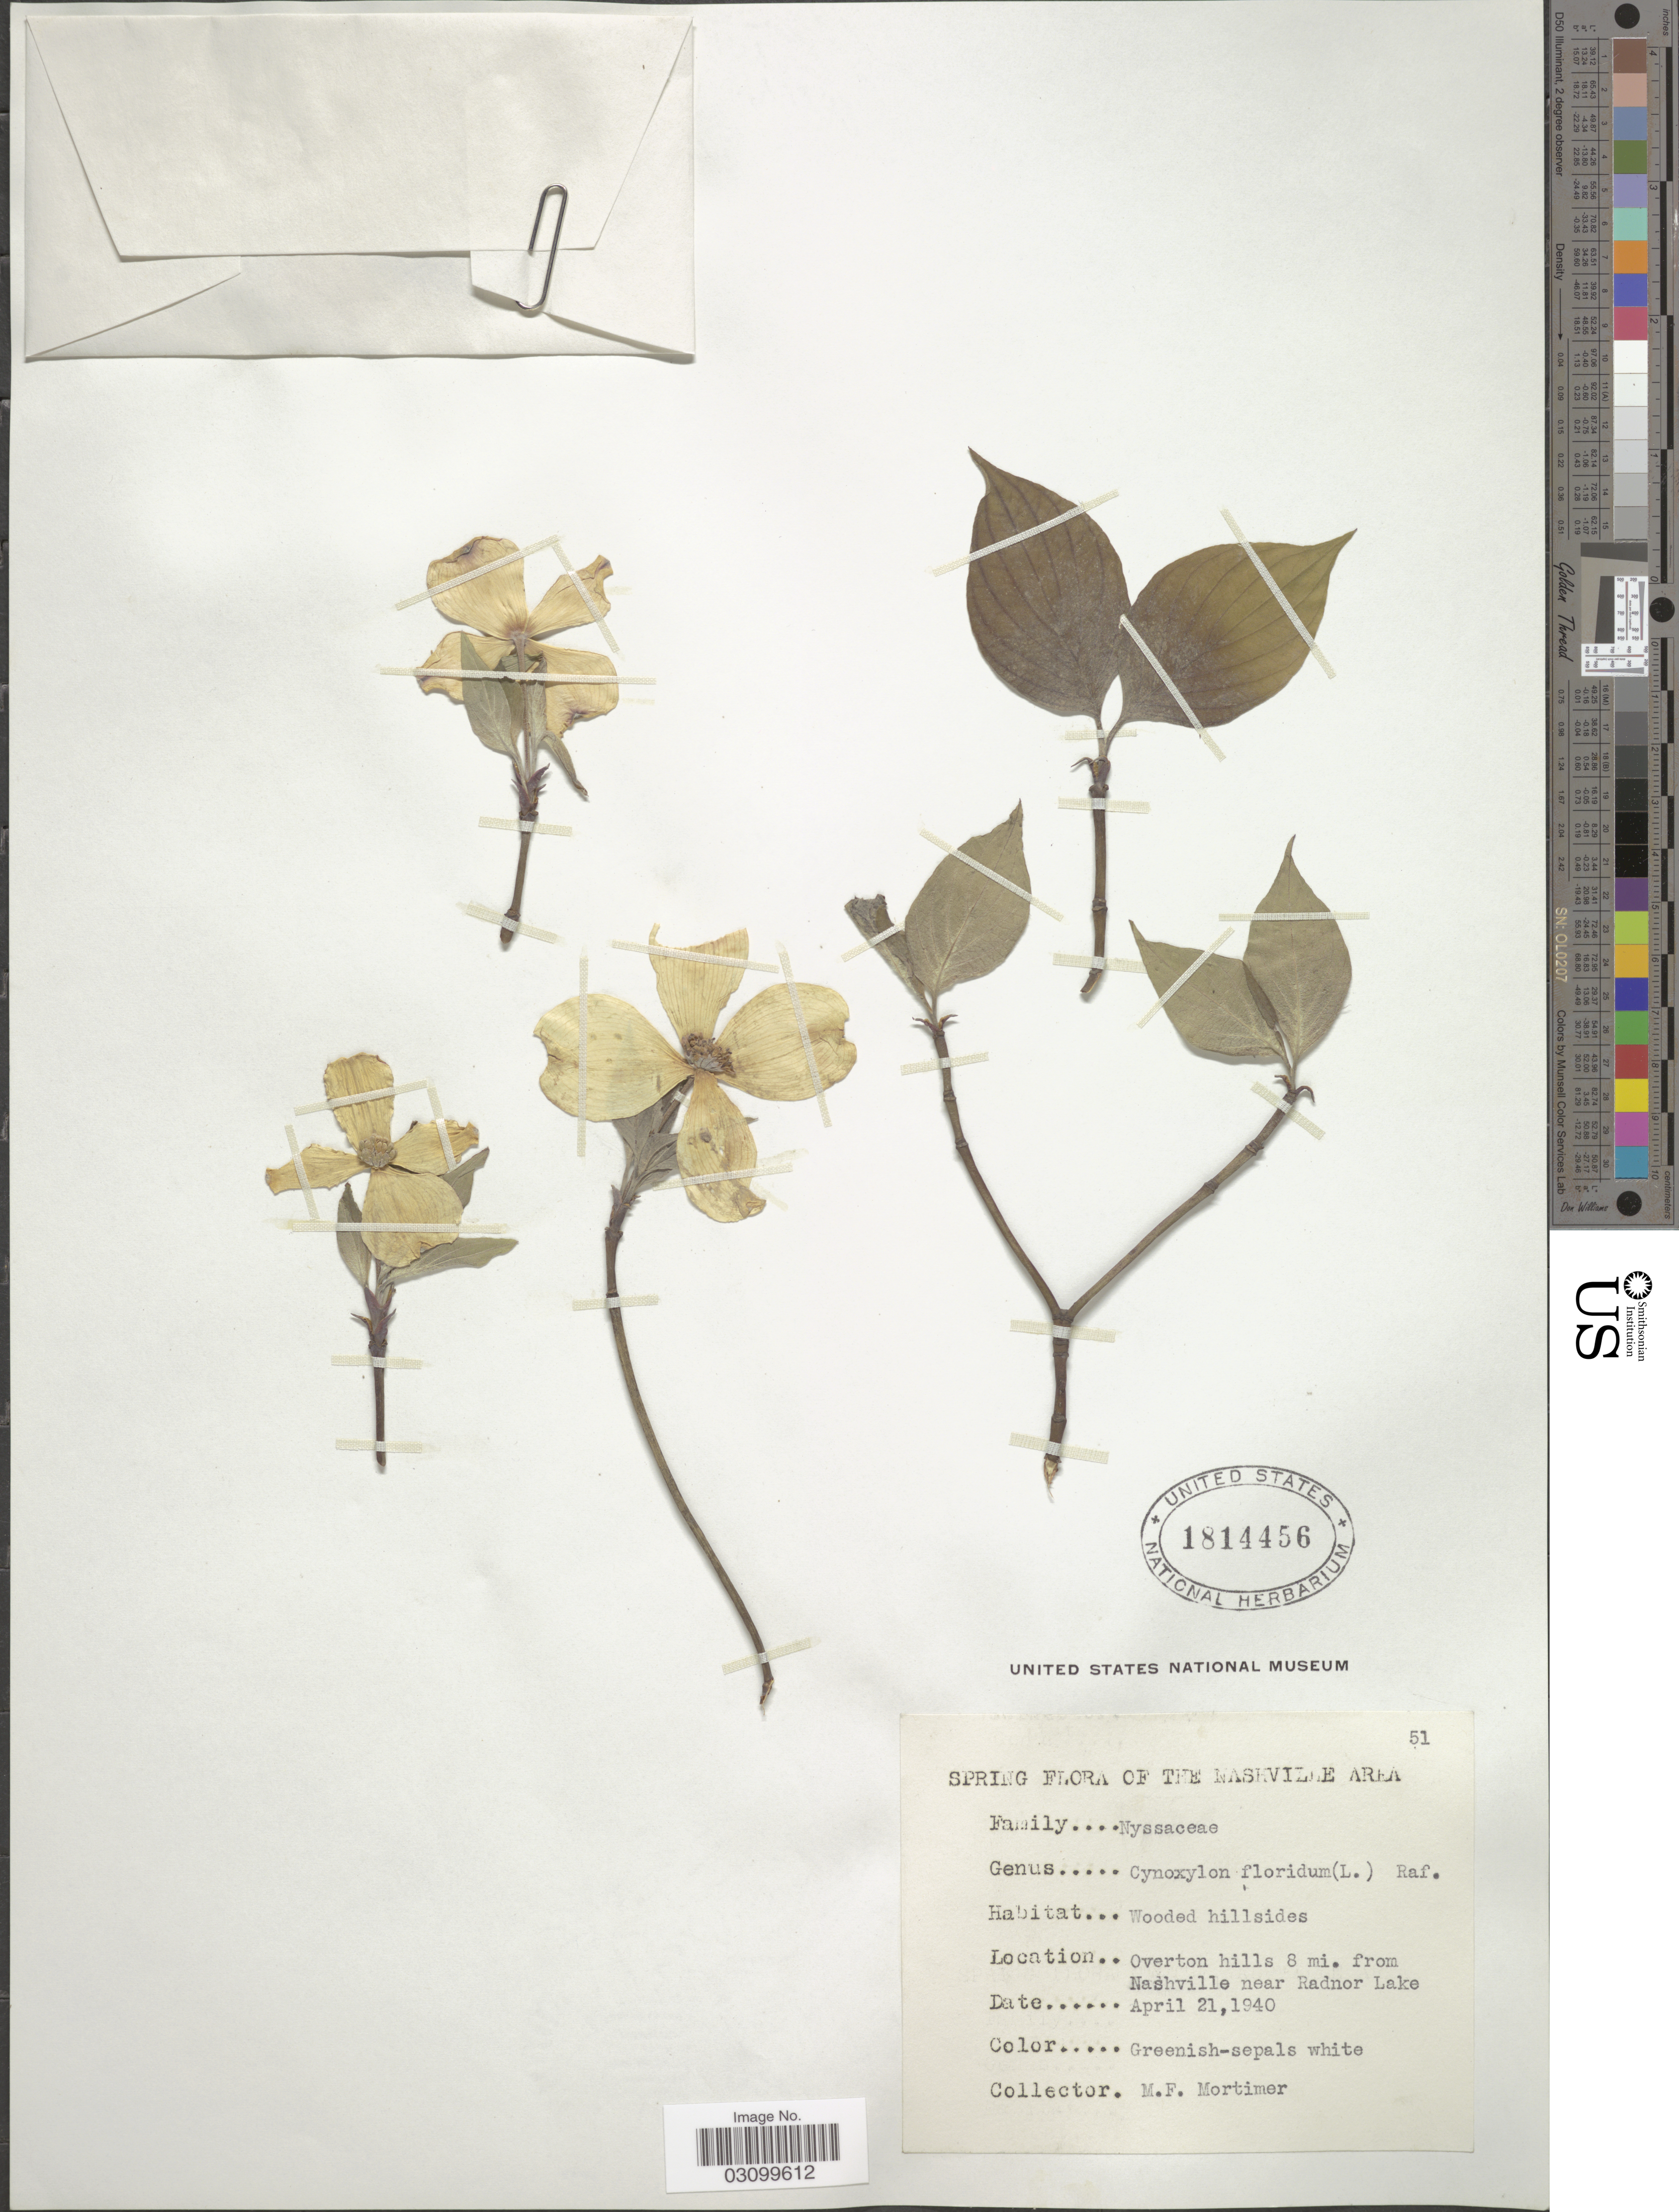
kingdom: Plantae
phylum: Tracheophyta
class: Magnoliopsida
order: Cornales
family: Cornaceae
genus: Cornus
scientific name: Cornus florida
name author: L.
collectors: M. Mortimer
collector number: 51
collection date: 1940-04-21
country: United States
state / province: Tennessee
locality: The Nashville Area. Overton hills 8 mi. from Nashville near Radnor Lake.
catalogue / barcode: US 1814456